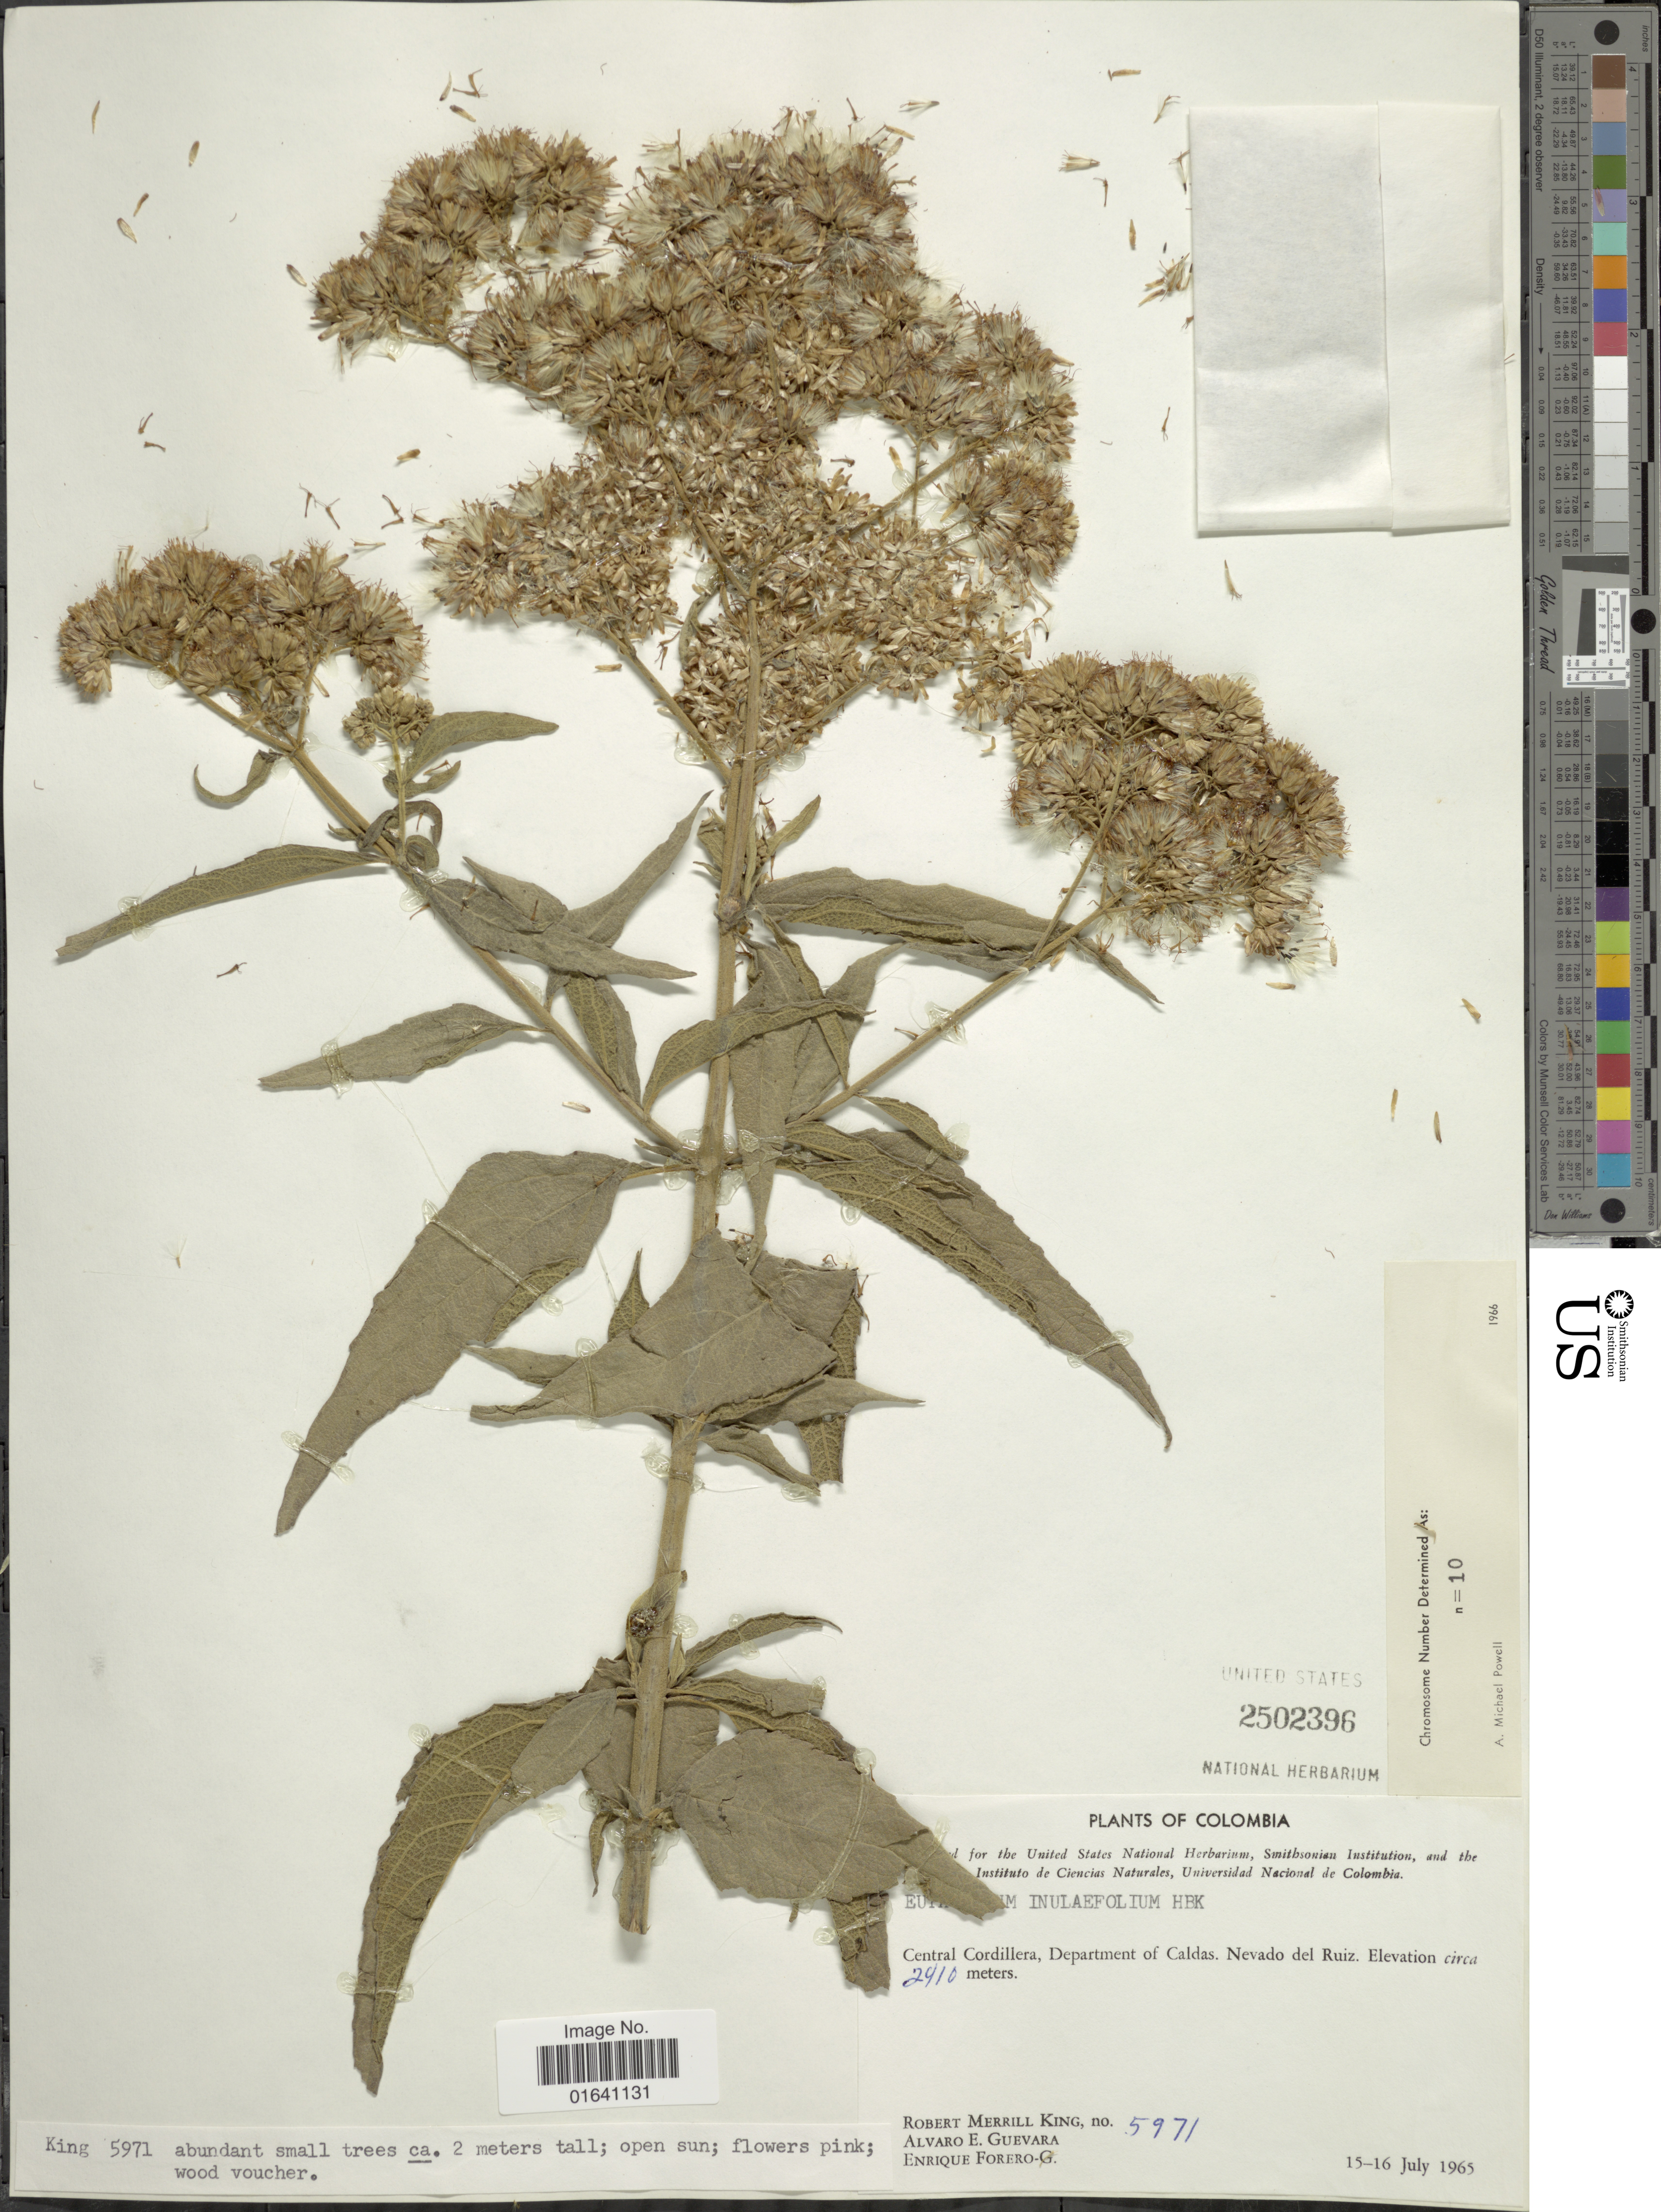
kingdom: Plantae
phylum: Tracheophyta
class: Magnoliopsida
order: Asterales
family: Asteraceae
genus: Austroeupatorium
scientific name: Austroeupatorium inulaefolium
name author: (Kunth) R.M. King & H. Rob.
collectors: R. M. King, A. E. Guevara & E. Forero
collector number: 5971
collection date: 1965-07-15/1965-07-16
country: Colombia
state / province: Caldas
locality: Central Cordillera, Department of Caldas. Nevado del Ruiz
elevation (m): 2410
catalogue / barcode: US 2502396